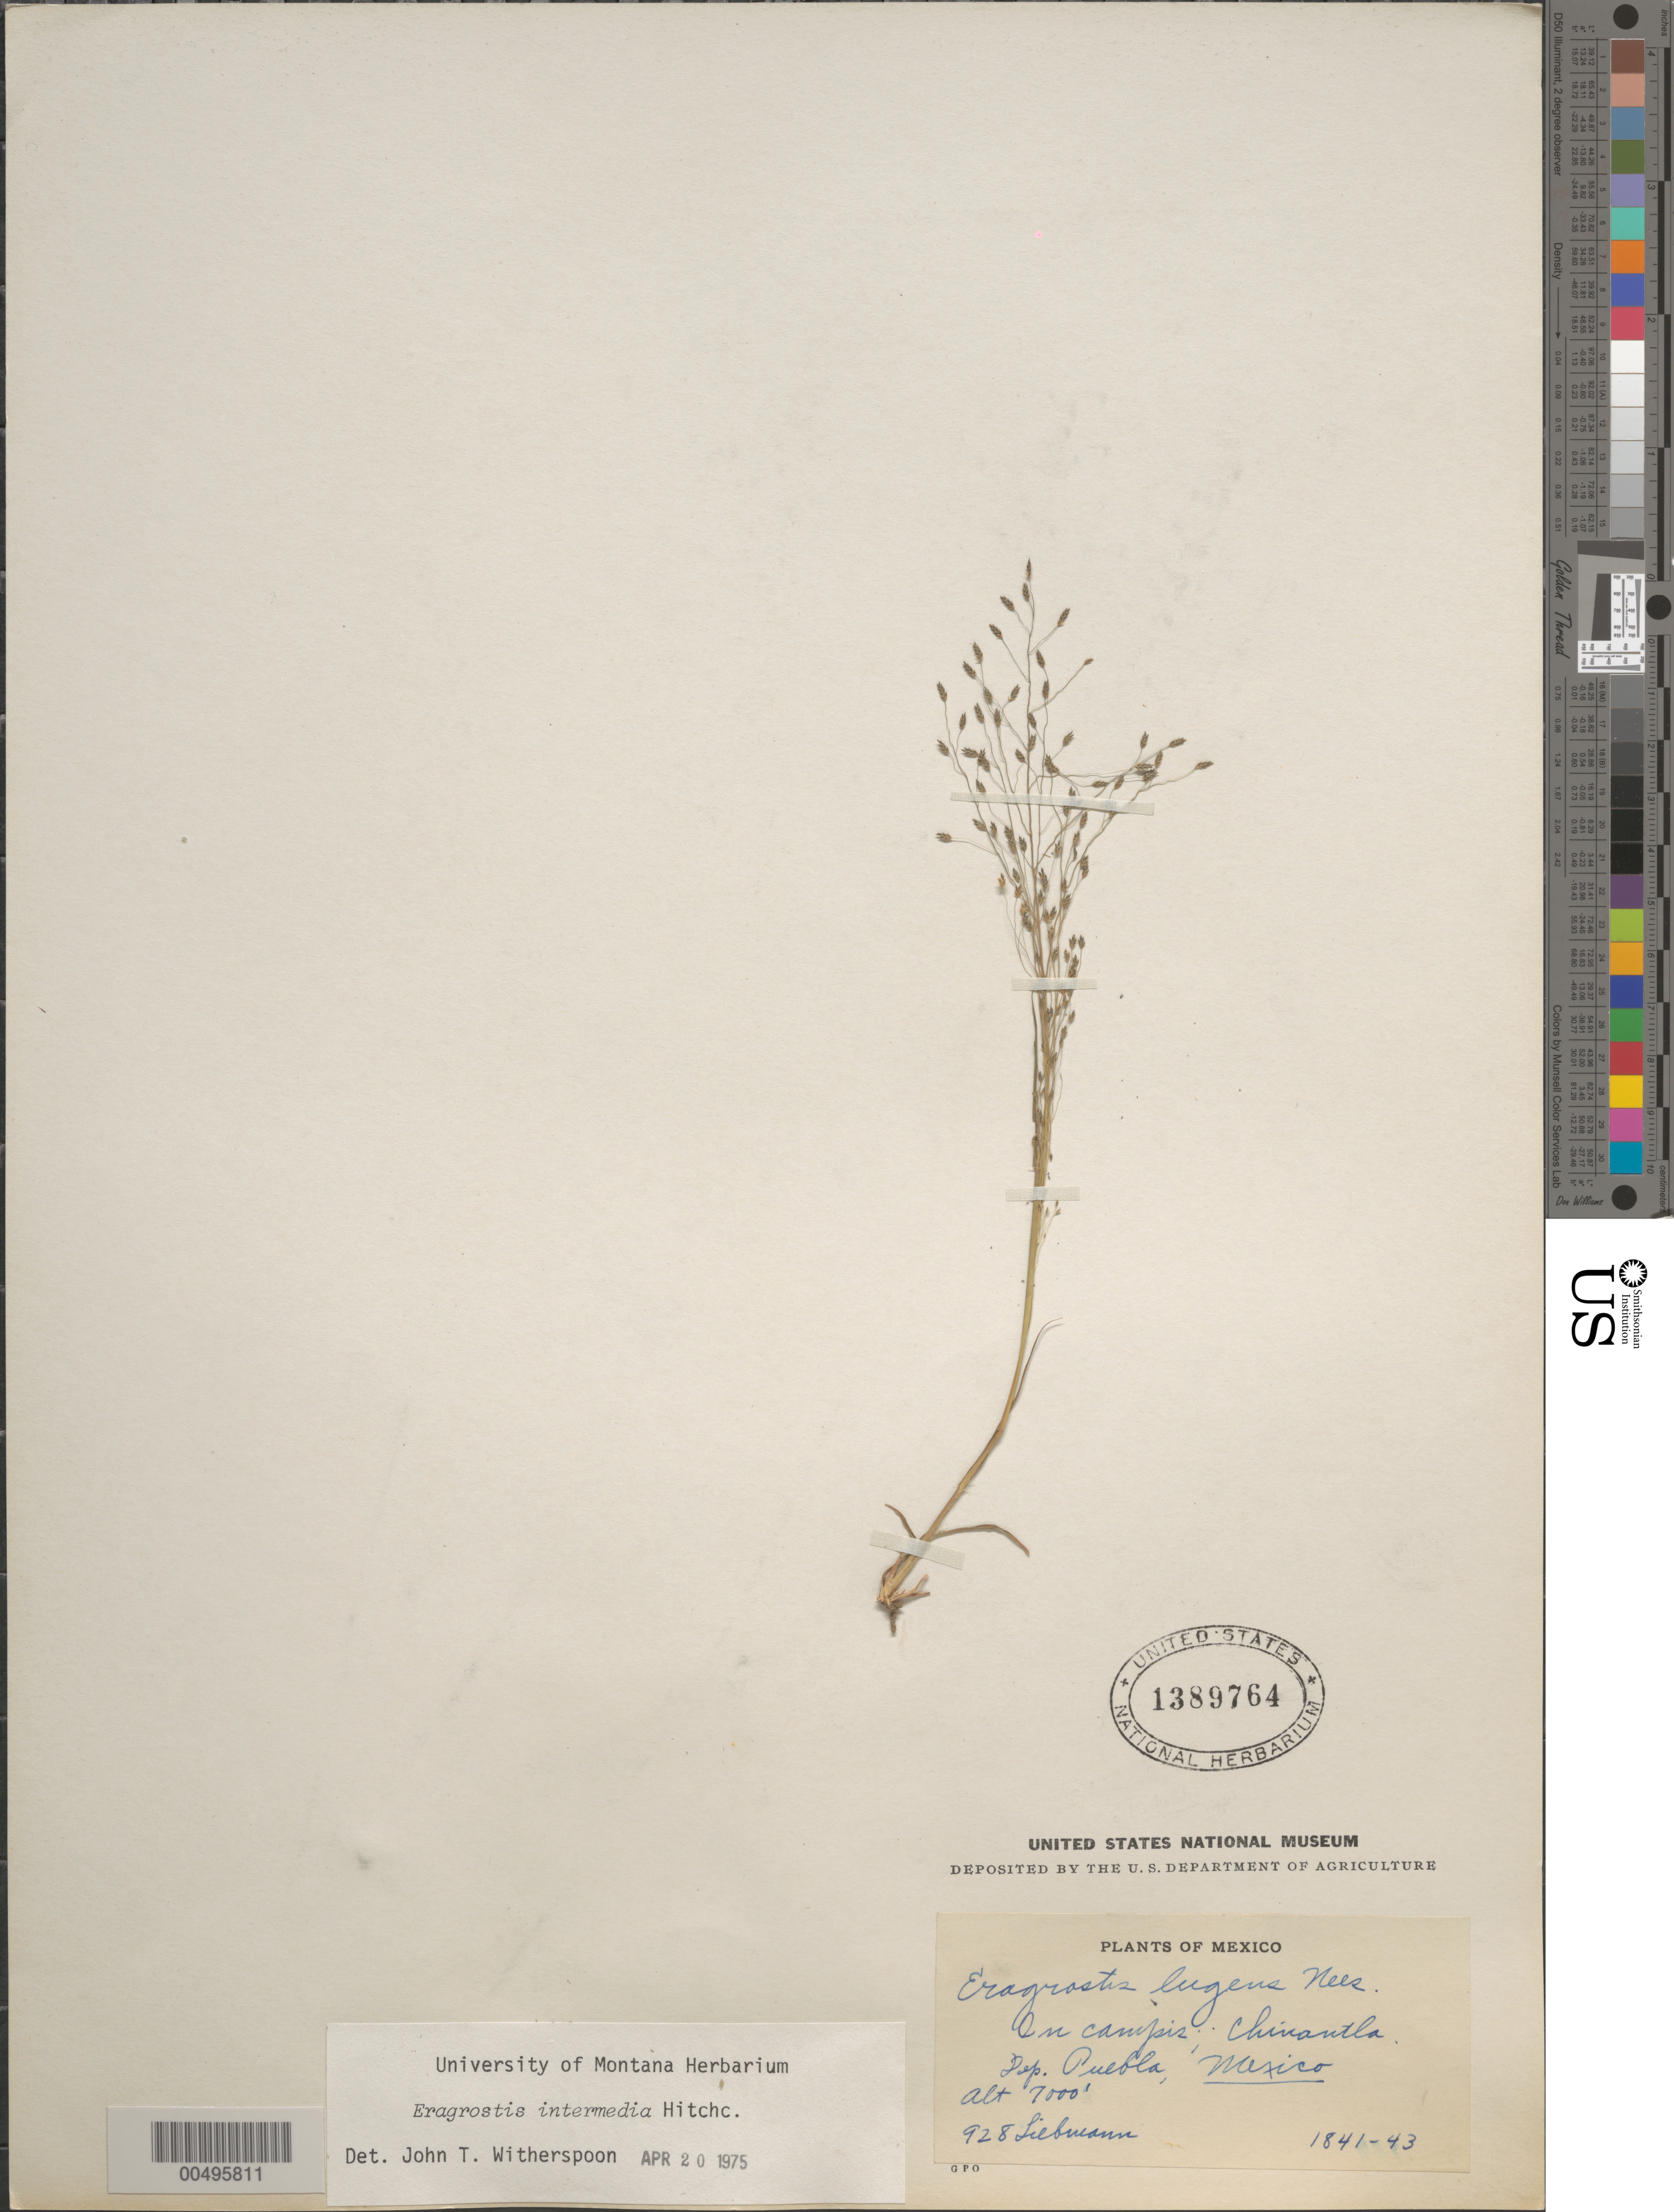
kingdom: Plantae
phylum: Tracheophyta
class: Liliopsida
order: Poales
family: Poaceae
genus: Eragrostis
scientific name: Eragrostis intermedia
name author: Hitchc.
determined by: Witherspoon, John T.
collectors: F. M. Liebmann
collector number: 928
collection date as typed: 1841 to -- --- 1843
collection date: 1841/1843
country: Mexico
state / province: Puebla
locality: Chinantla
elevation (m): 2134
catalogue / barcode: US 1389764